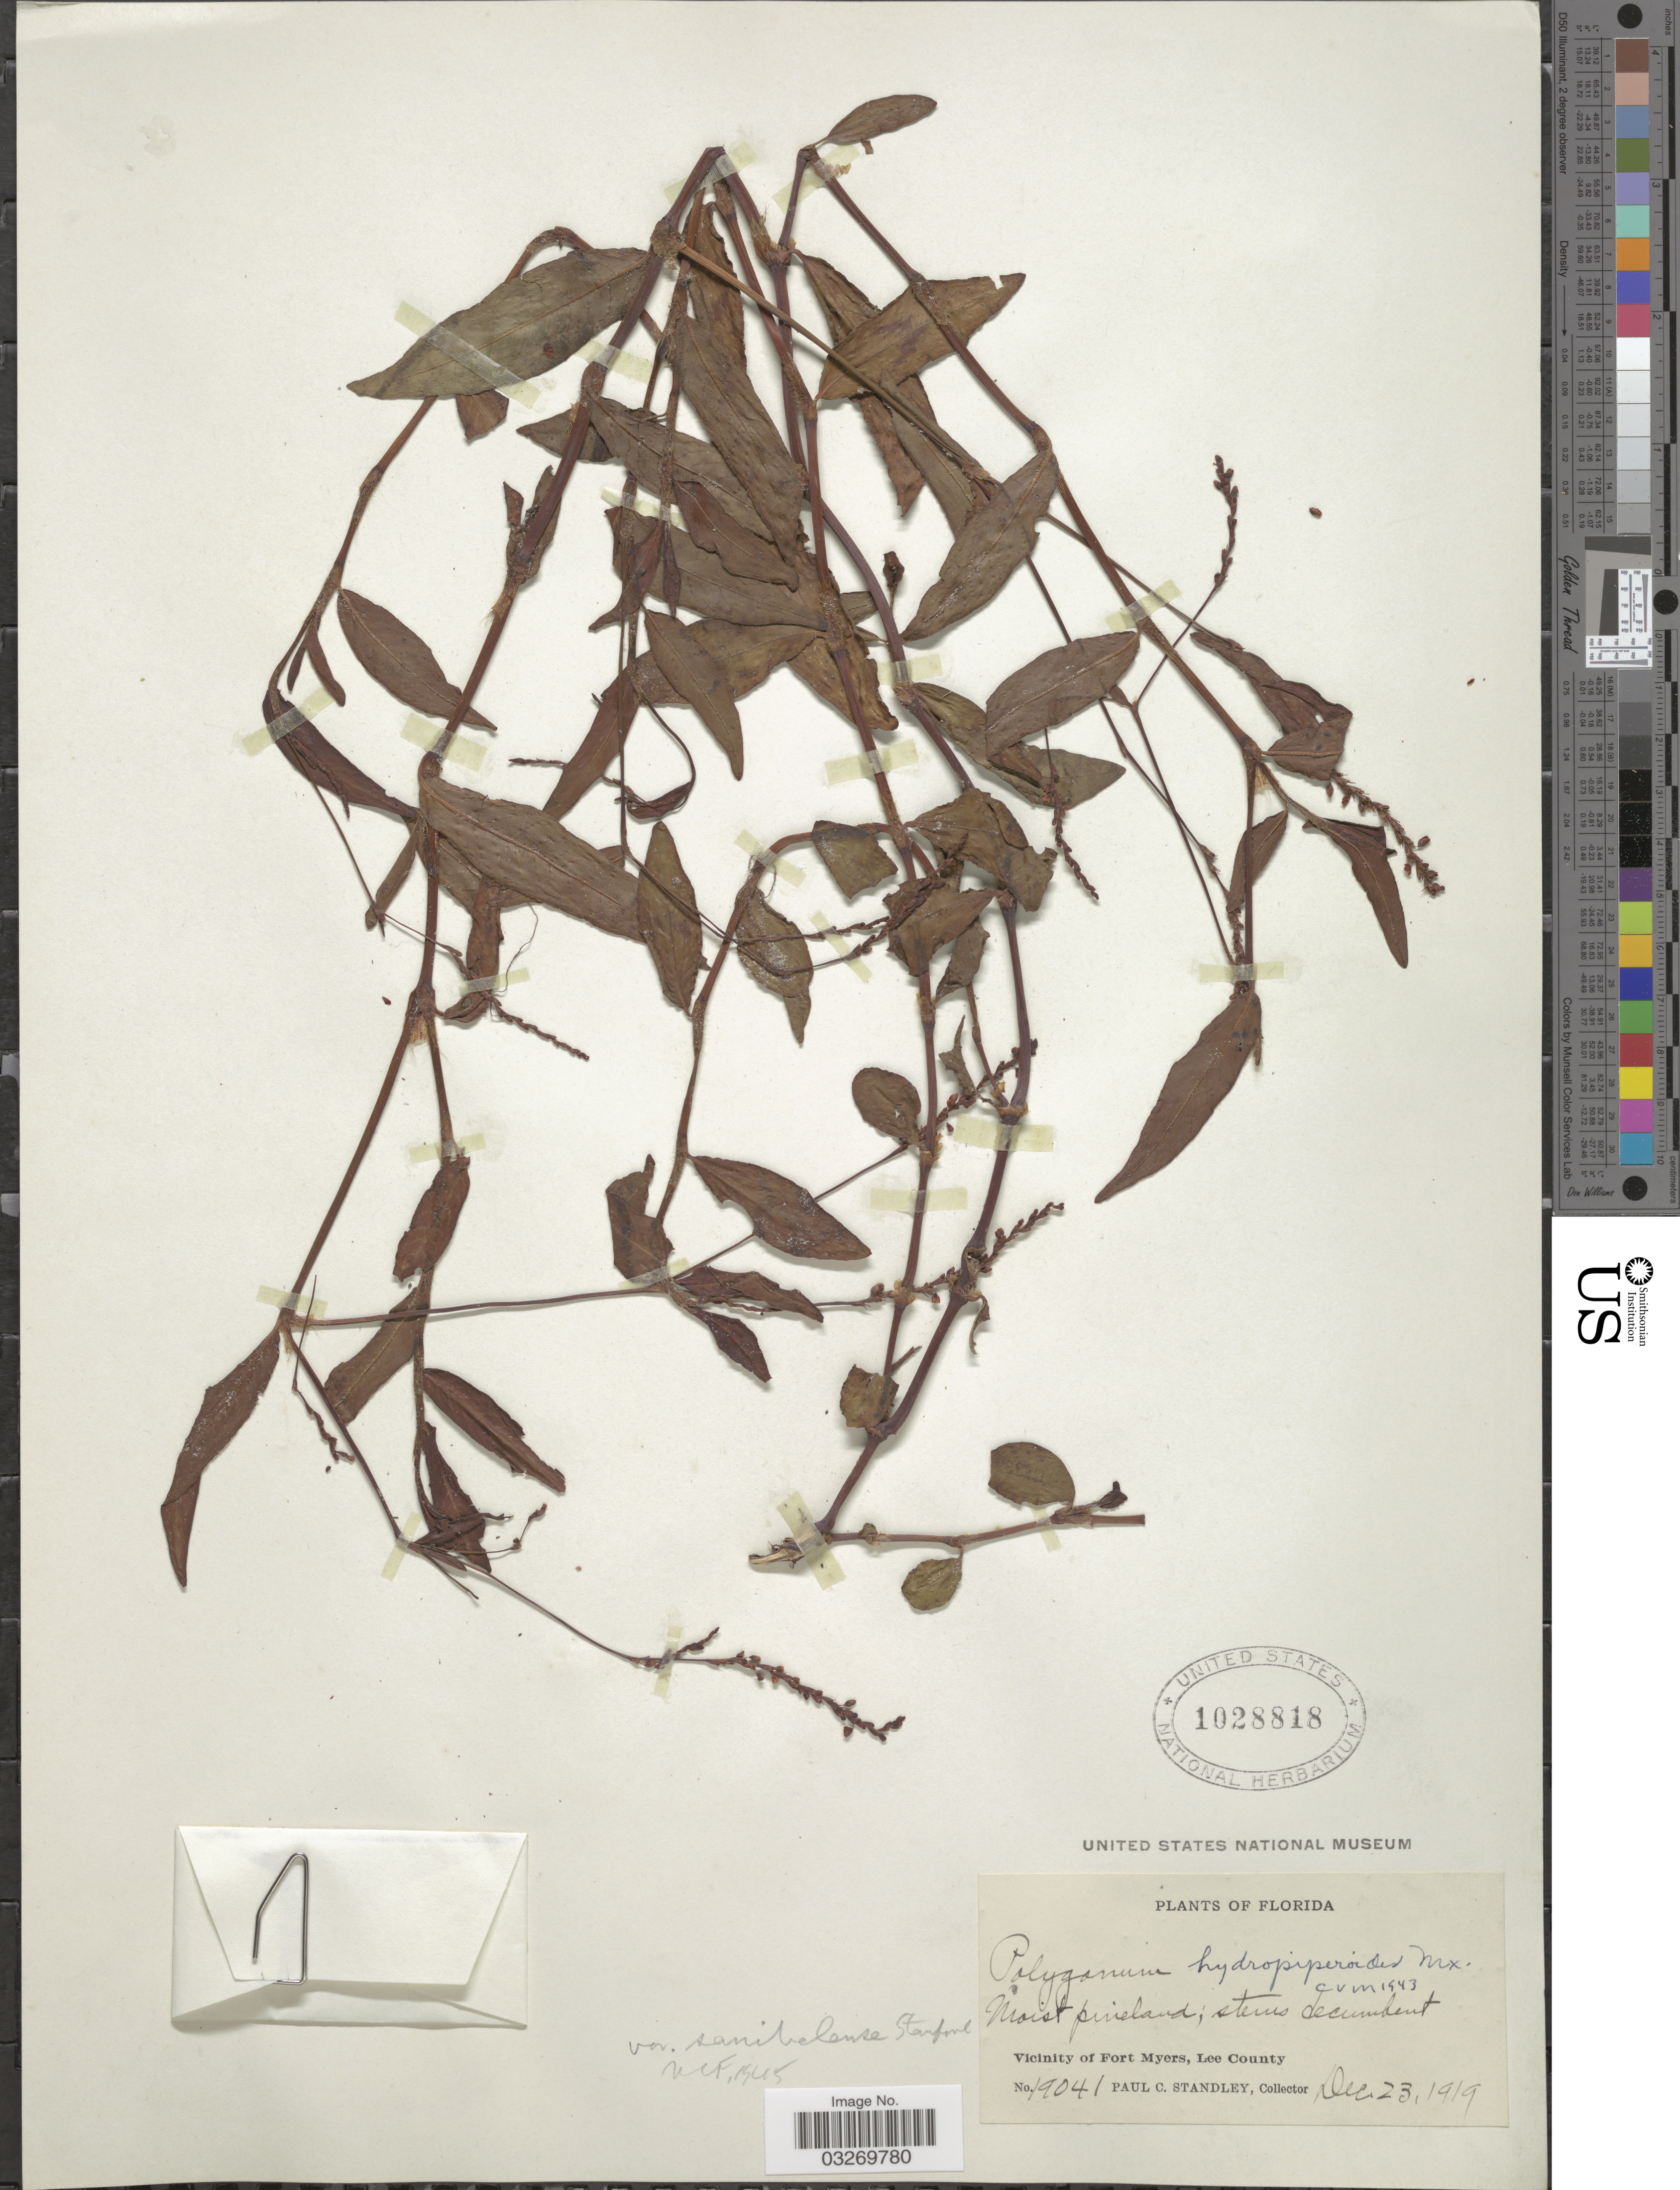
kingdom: Plantae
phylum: Tracheophyta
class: Magnoliopsida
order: Caryophyllales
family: Polygonaceae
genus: Polygonum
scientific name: Polygonum hydropiperoides var. sanibelense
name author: Stanford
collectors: P. C. Standley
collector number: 19041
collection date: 1919-12-23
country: United States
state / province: Florida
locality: Vicinity of Fort Myers, Lee County.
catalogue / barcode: US 1028818